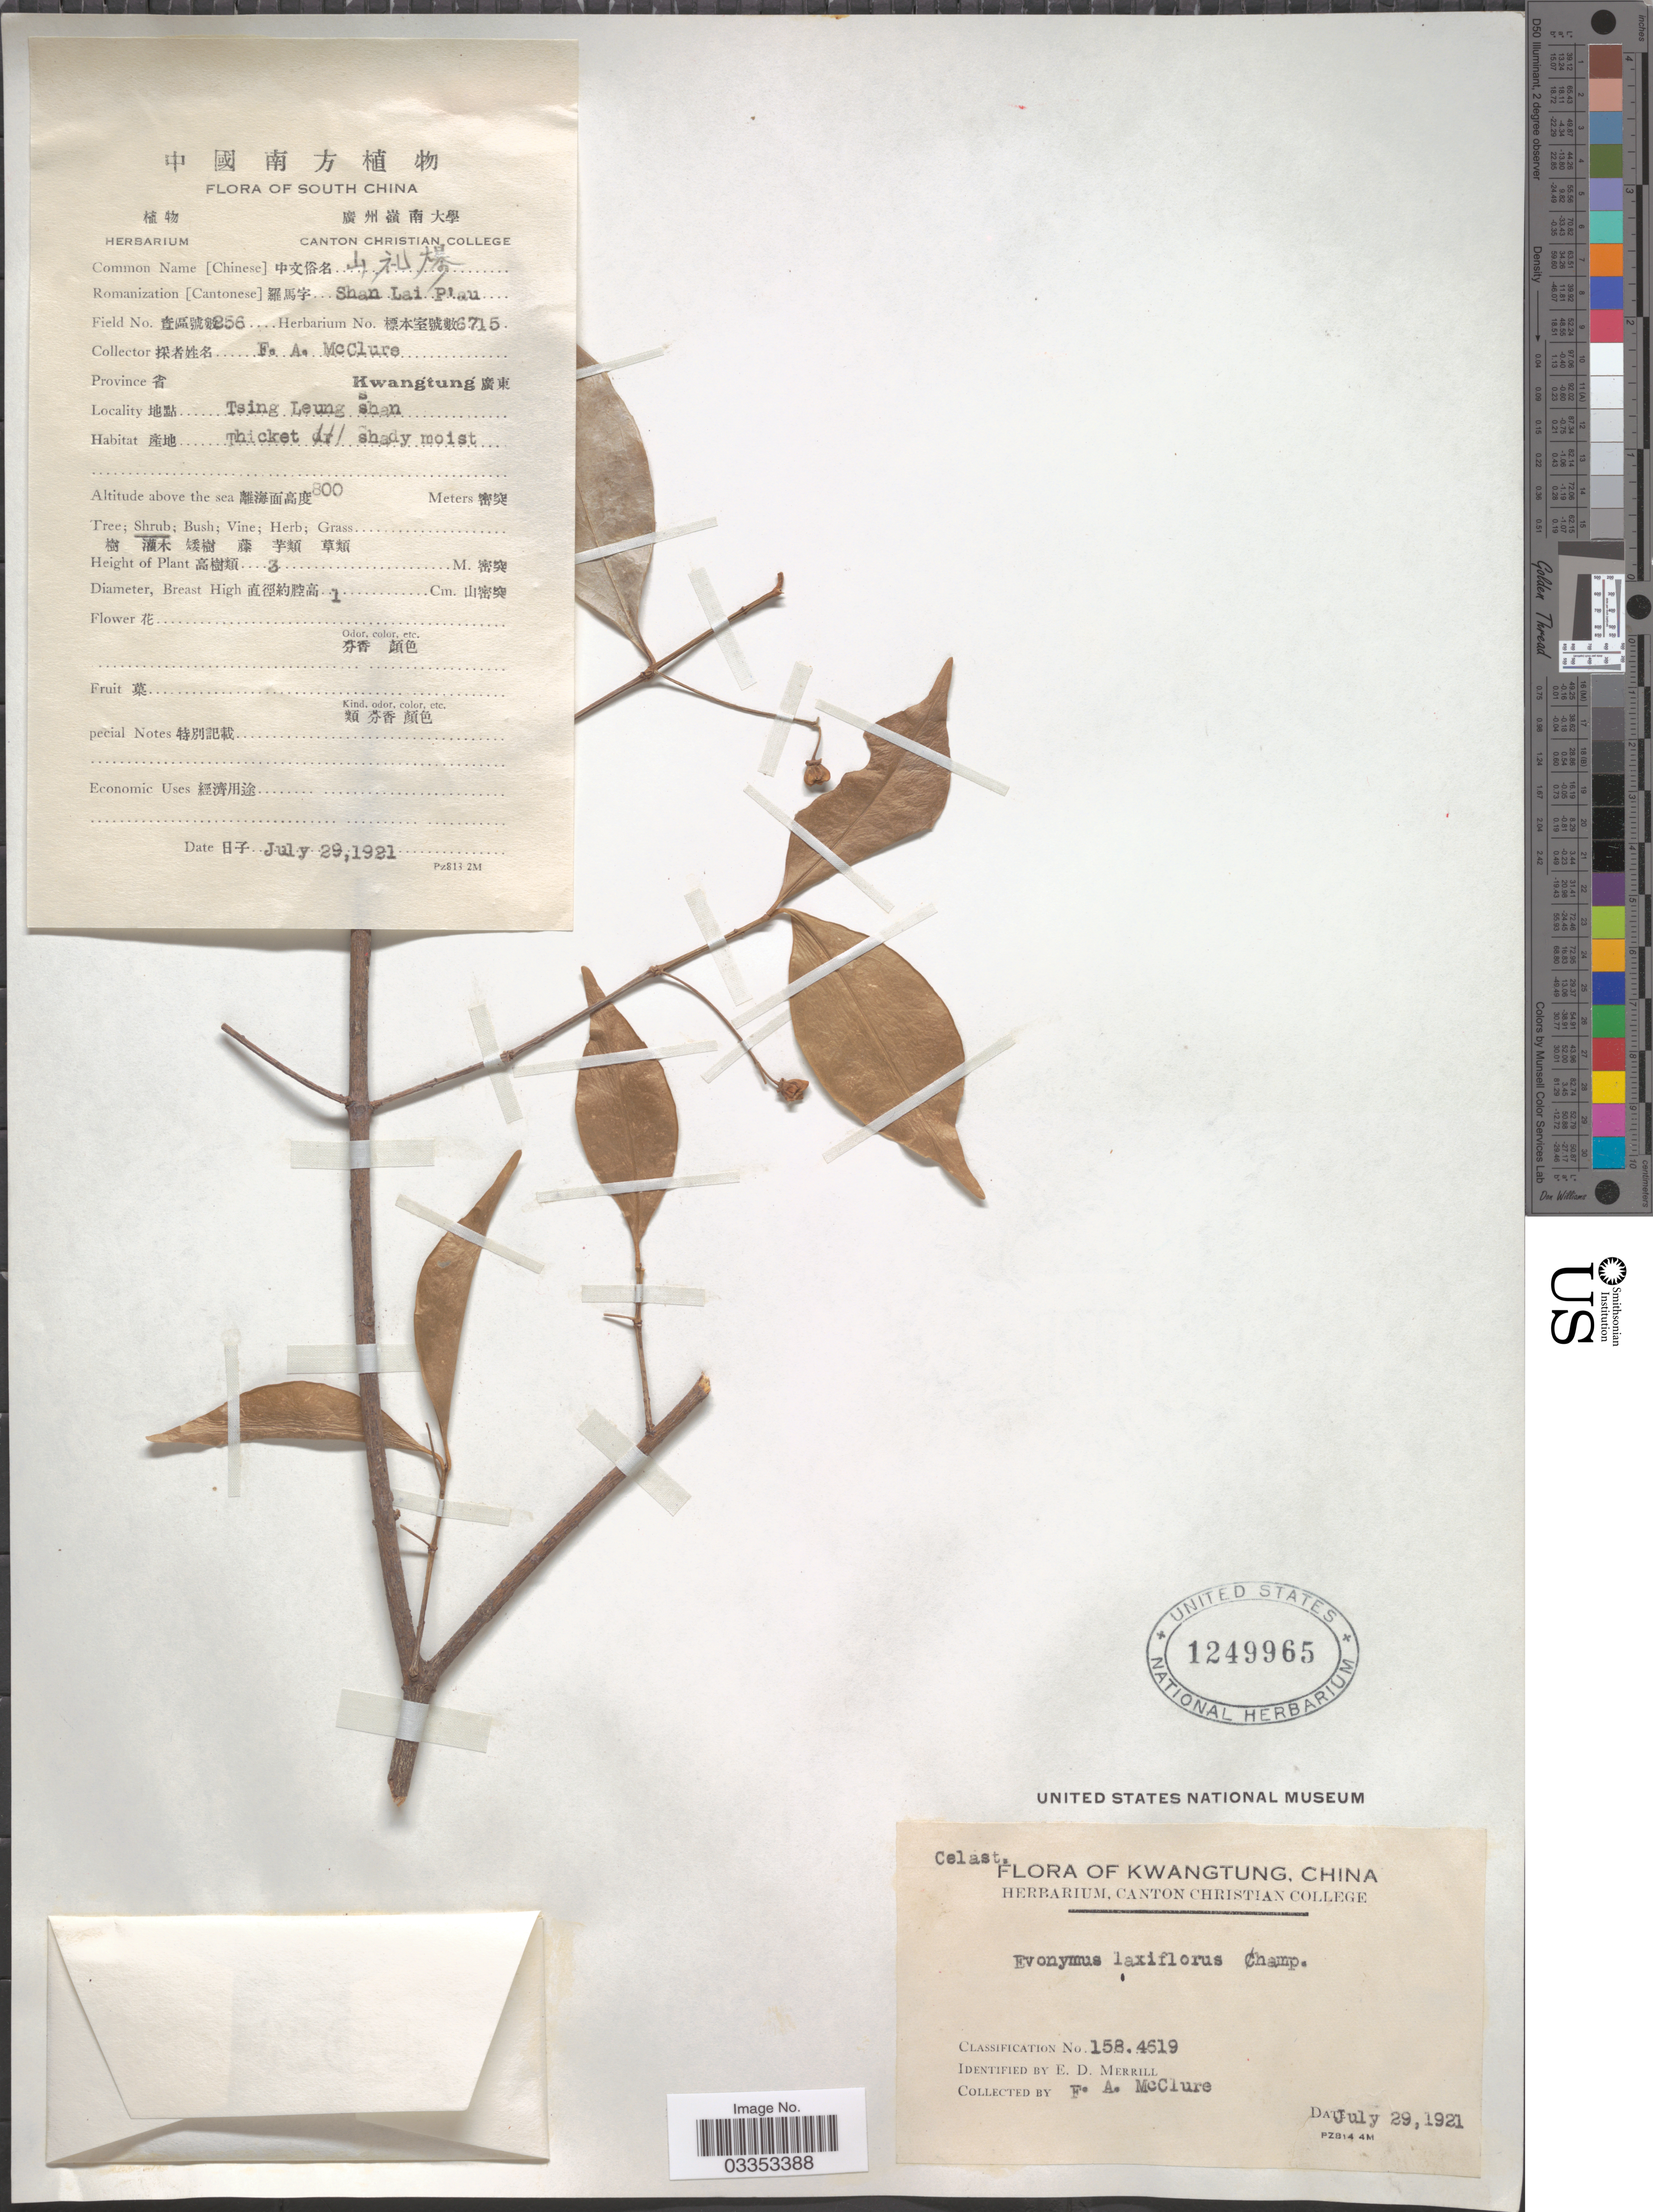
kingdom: Plantae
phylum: Tracheophyta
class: Magnoliopsida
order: Celastrales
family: Celastraceae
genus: Euonymus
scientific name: Euonymus laxiflorus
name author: Champ. ex Benth.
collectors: F. A. McClure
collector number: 6715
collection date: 1921-07-29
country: China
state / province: Guangdong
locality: Province Kwangtung. Tsing Leung Shan.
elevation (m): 800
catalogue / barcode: US 1249965